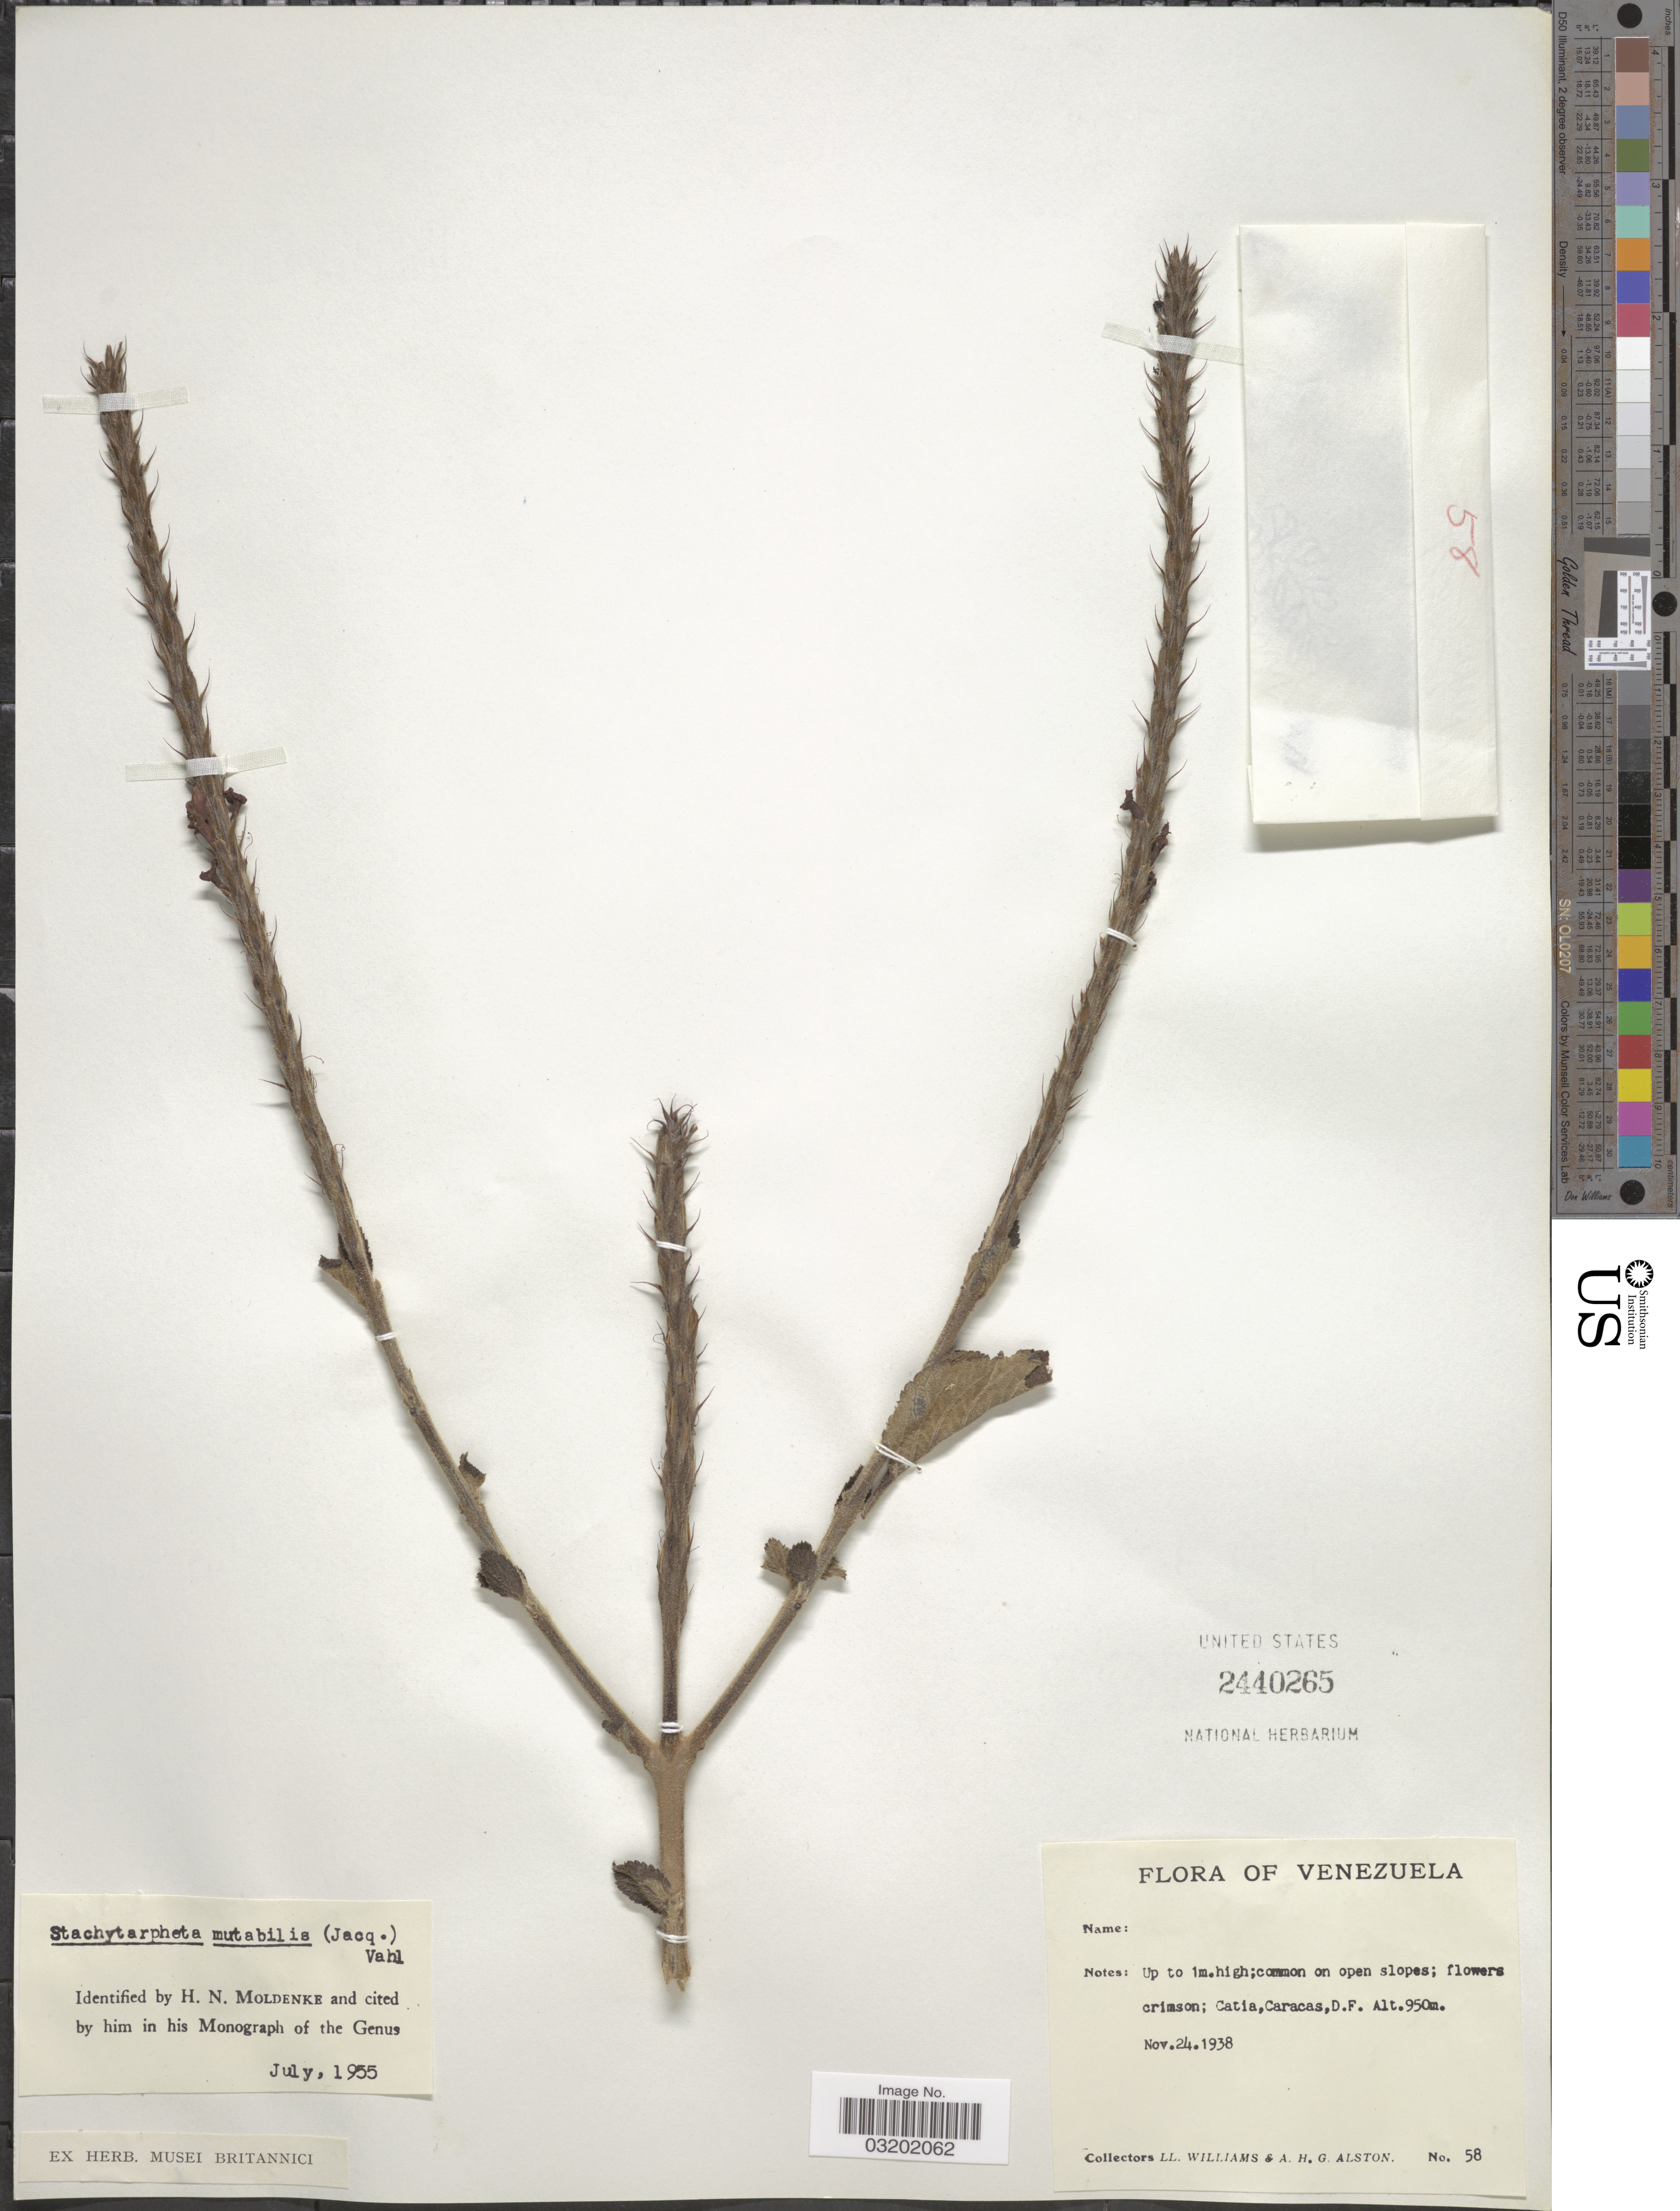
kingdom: Plantae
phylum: Tracheophyta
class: Magnoliopsida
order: Lamiales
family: Verbenaceae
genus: Stachytarpheta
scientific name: Stachytarpheta mutabilis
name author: (Jacq.) Vahl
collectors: Ll. Williams & A. H. Alston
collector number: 58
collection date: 1938-11-24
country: Venezuela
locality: Catia, Caracas, D. F.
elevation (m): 950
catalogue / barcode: US 2440265